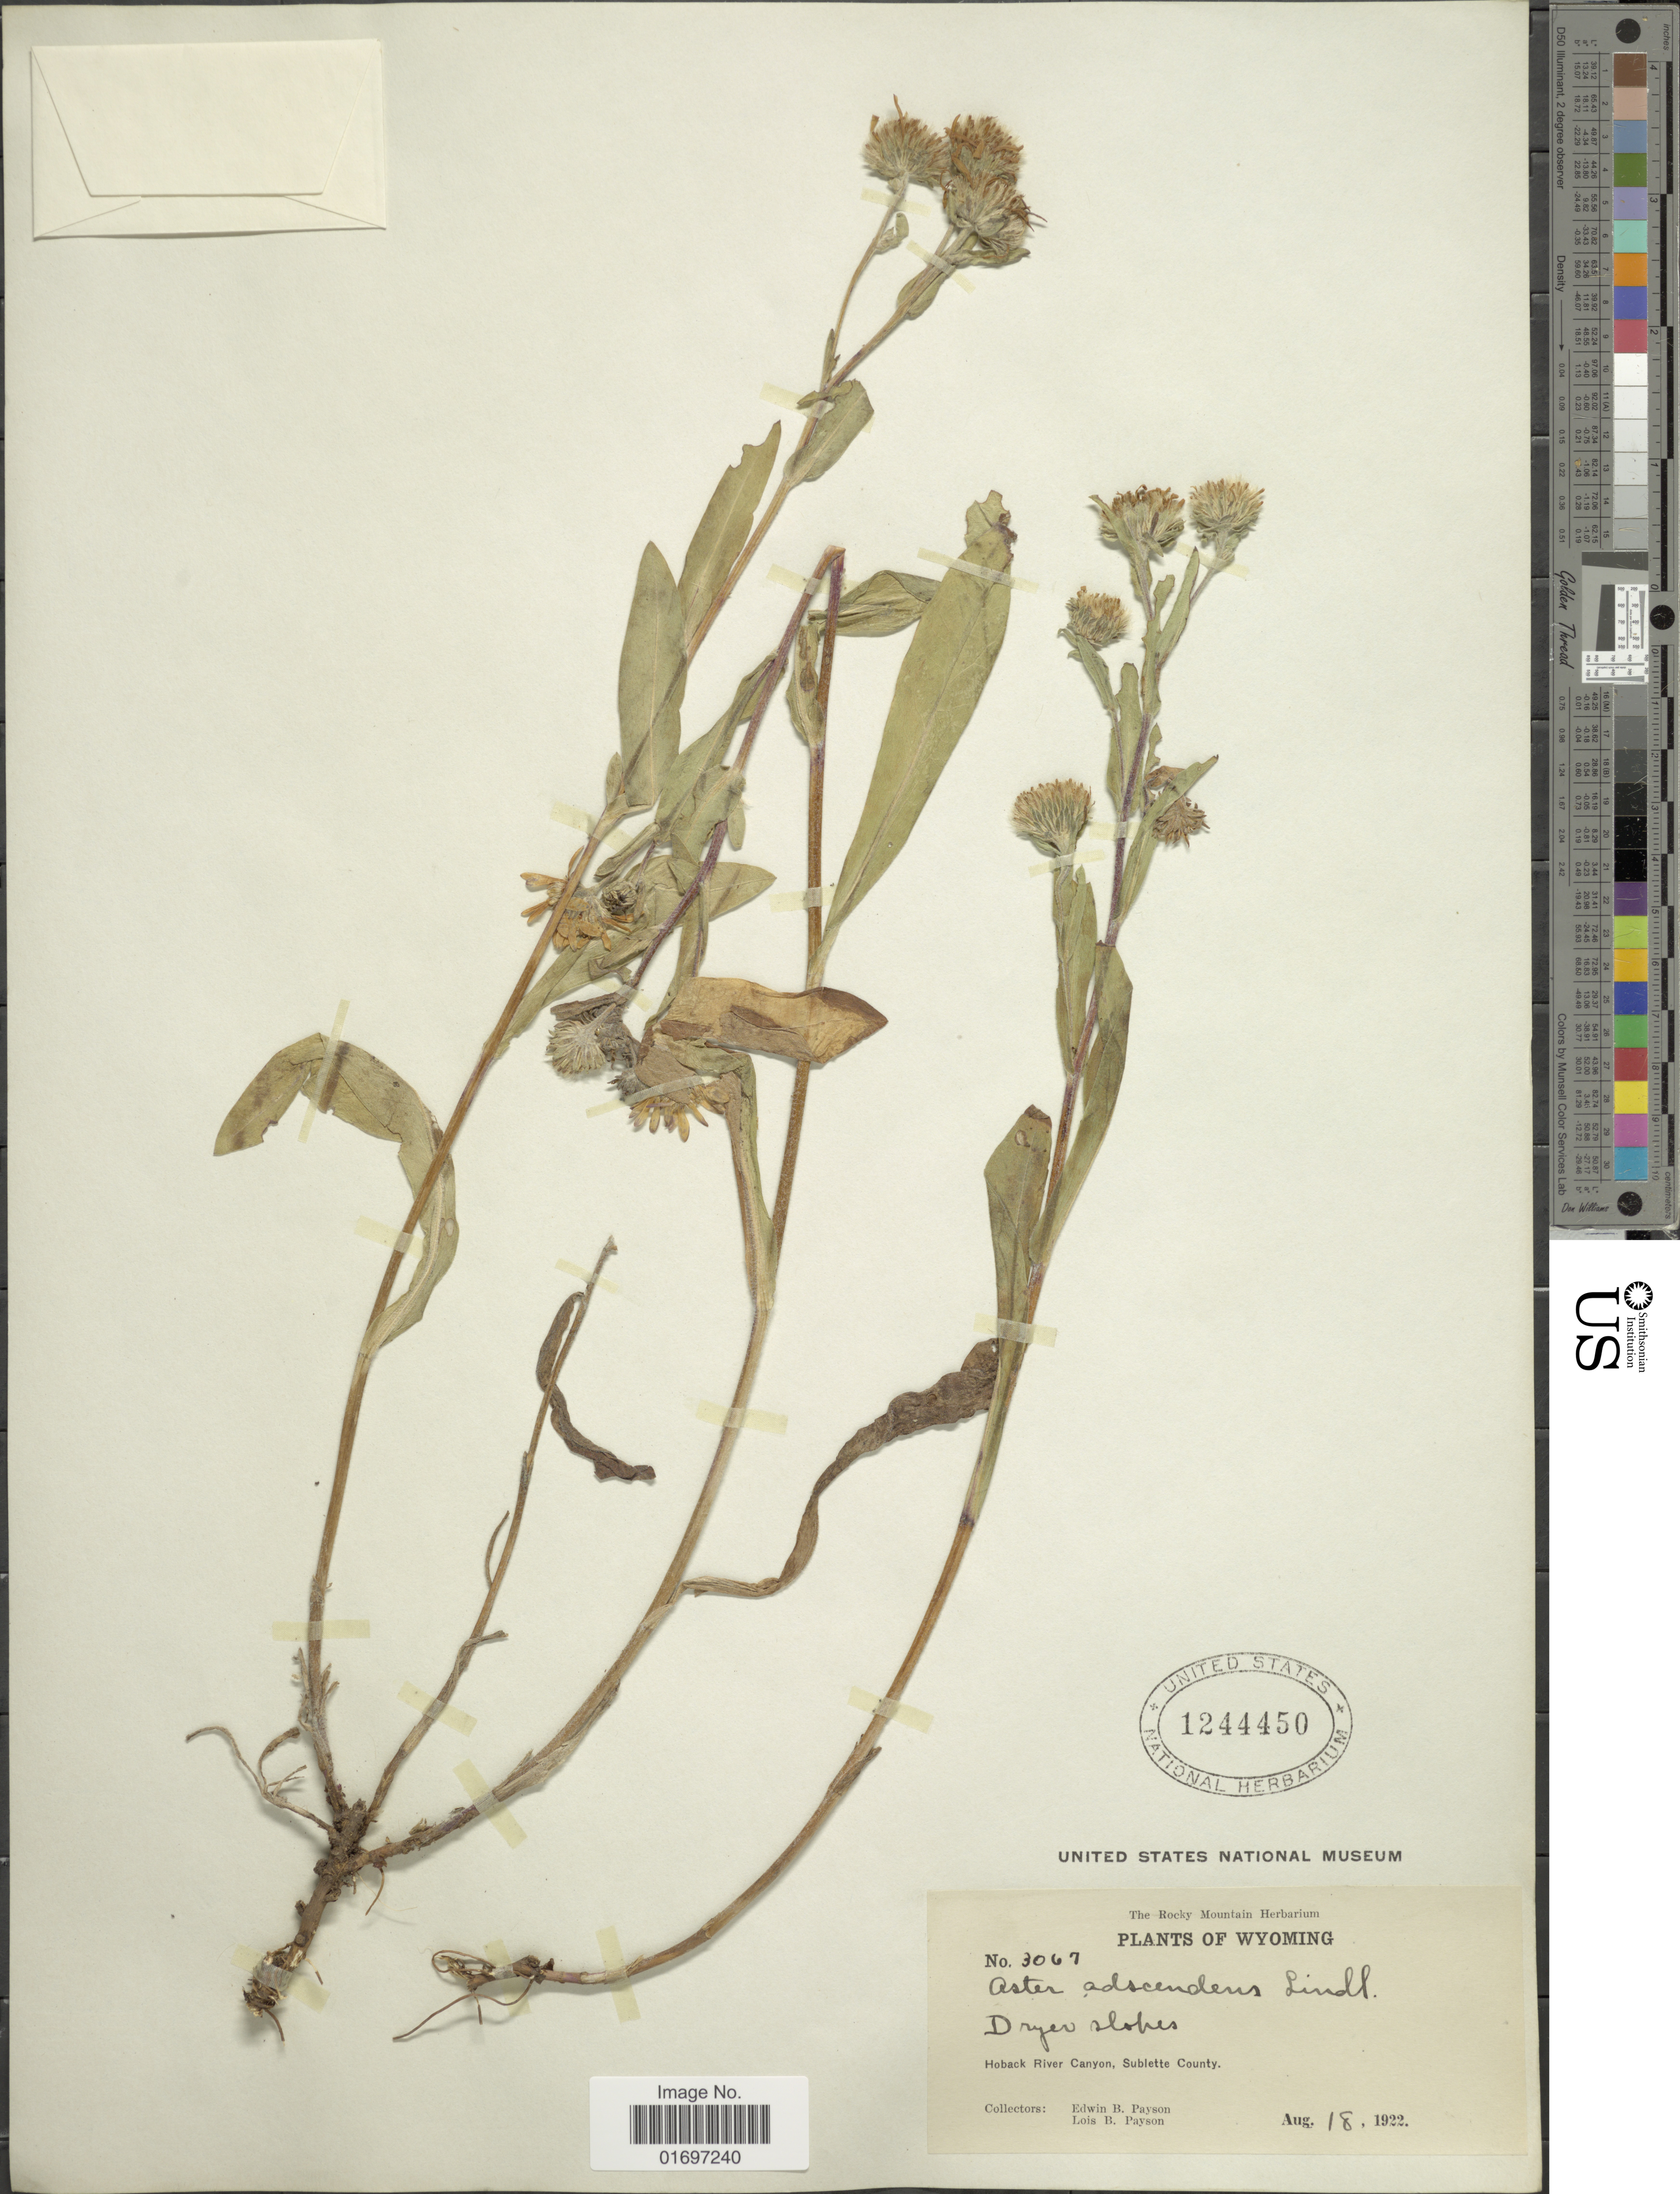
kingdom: Plantae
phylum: Tracheophyta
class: Magnoliopsida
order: Asterales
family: Asteraceae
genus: Symphyotrichum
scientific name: Symphyotrichum ascendens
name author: (Lindl.) G.L. Nesom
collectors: E. B. Payson & L. Payson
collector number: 3067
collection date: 1922-08-18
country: United States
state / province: Wyoming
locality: Wyoming. Dryer slopes. Hoback River Canyon, Sublette County.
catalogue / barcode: US 1244450